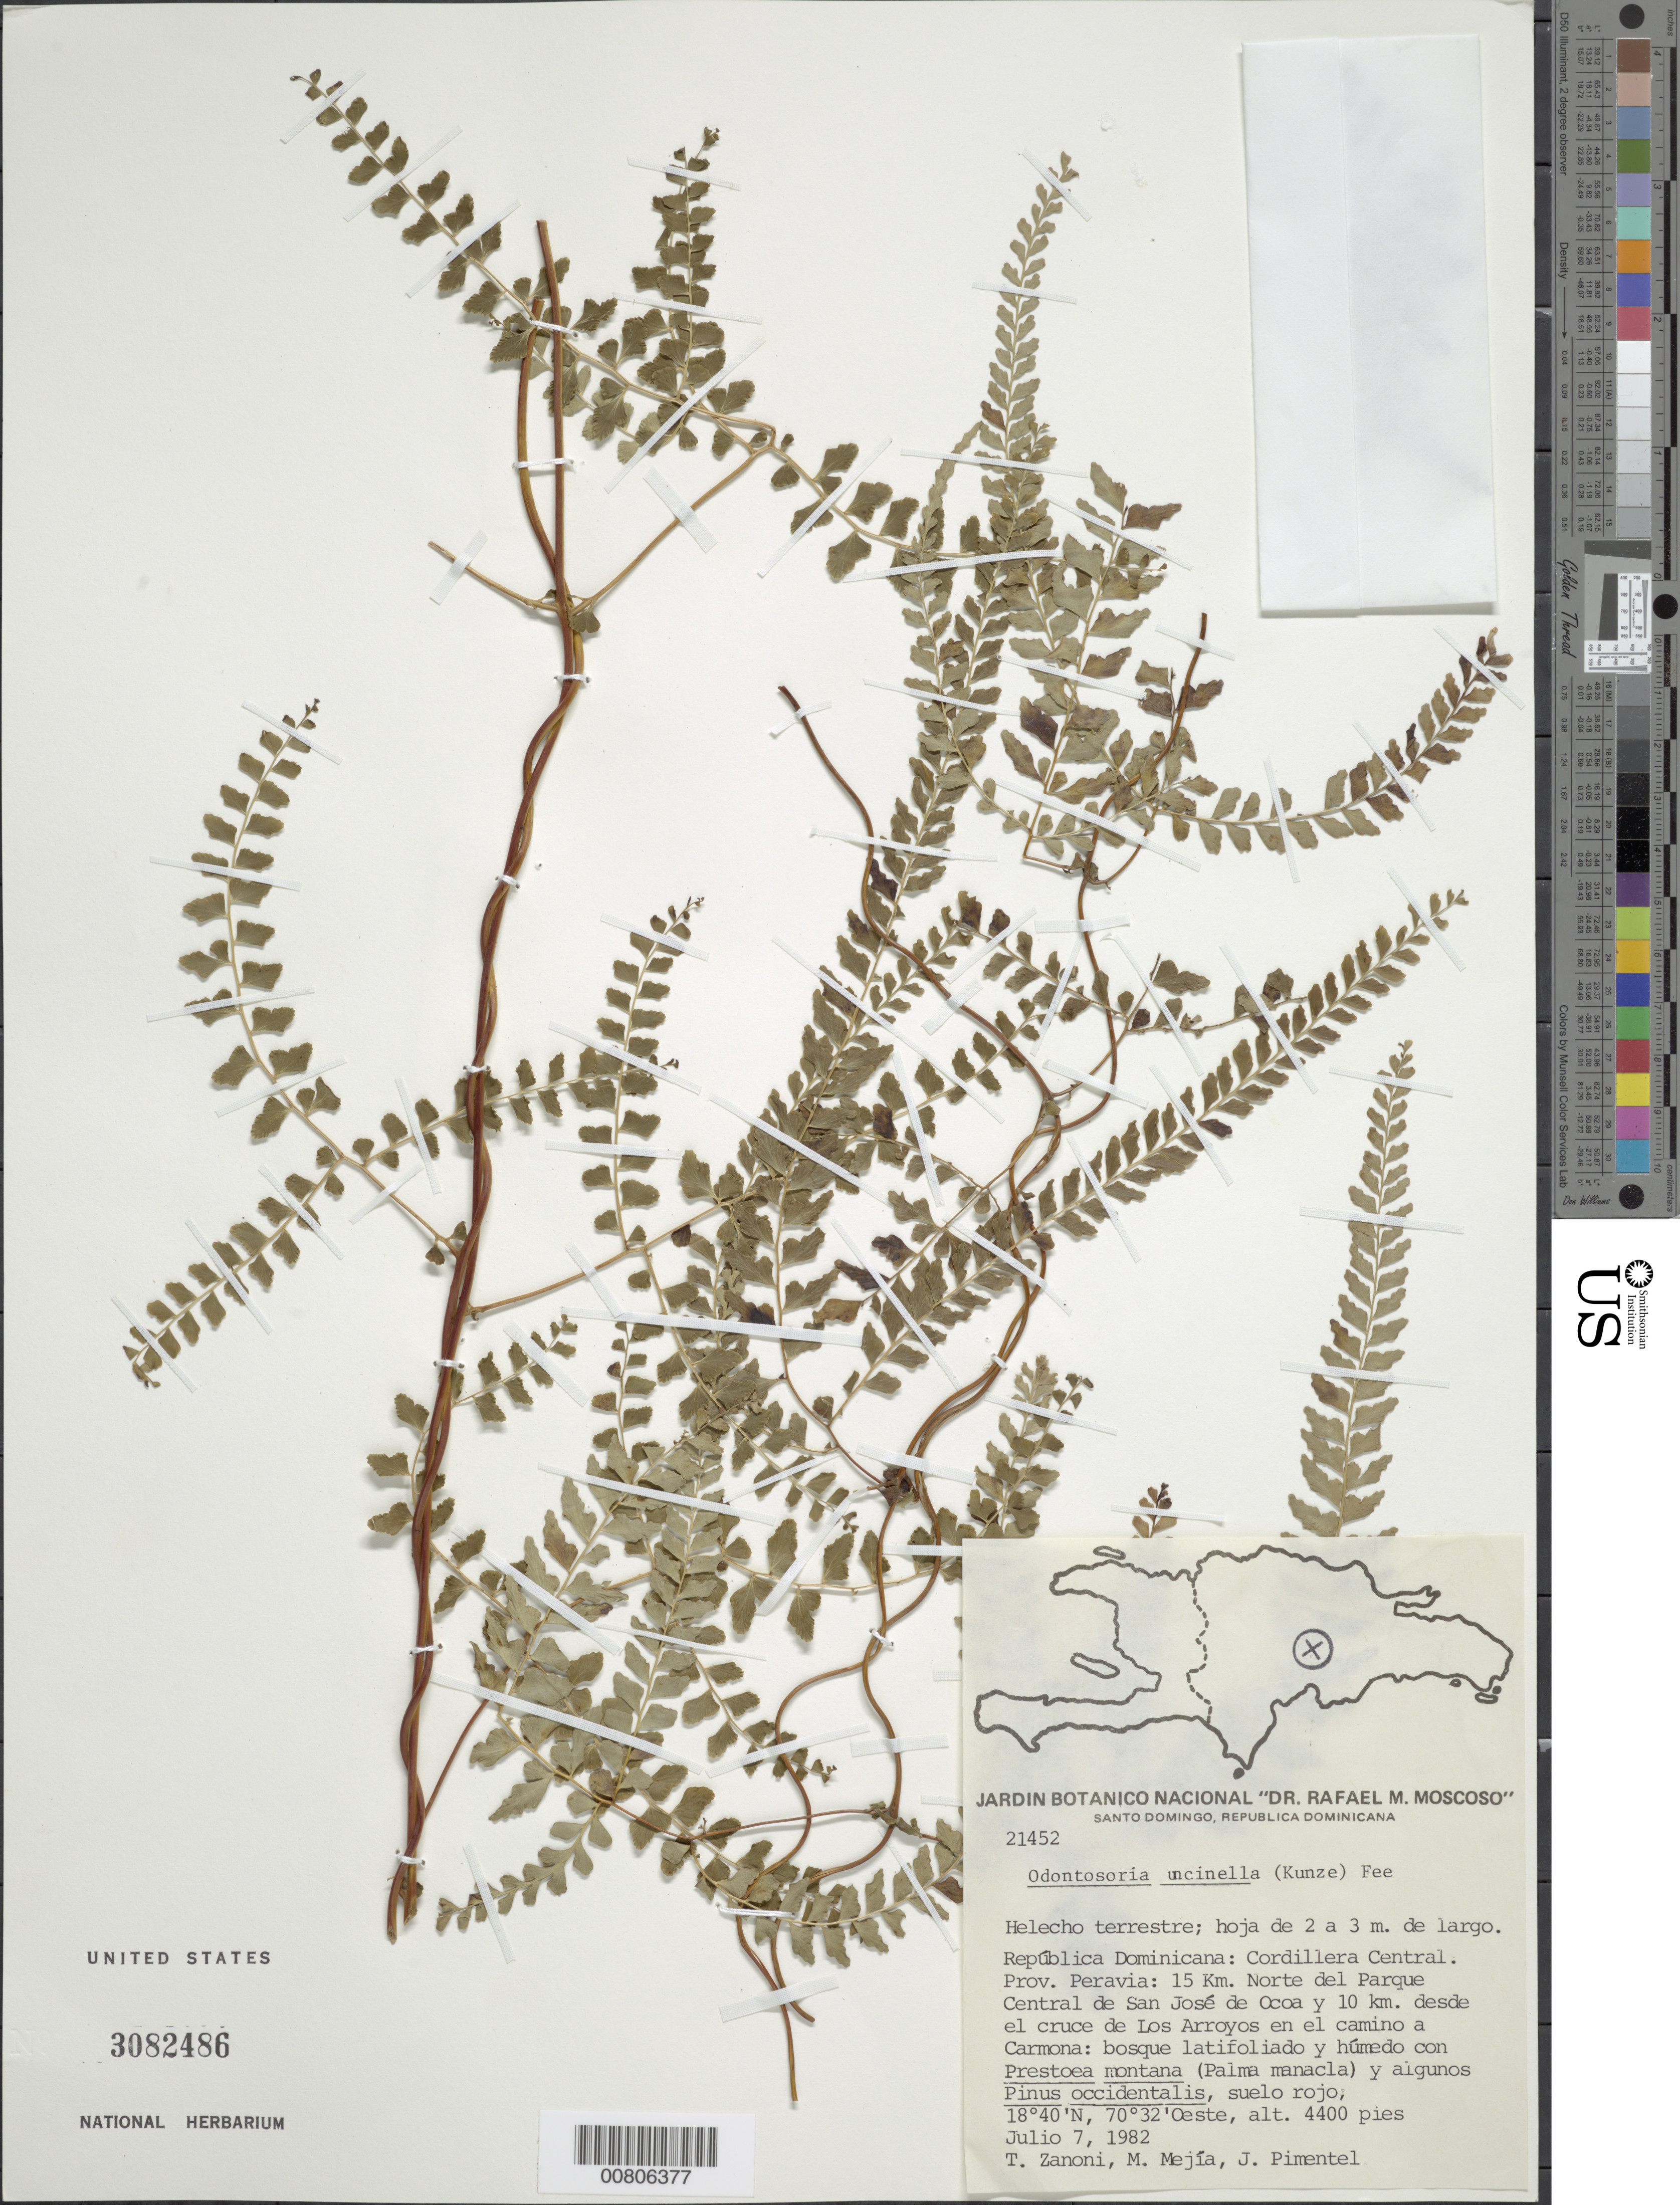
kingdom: Plantae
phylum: Tracheophyta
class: Polypodiopsida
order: Polypodiales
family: Lindsaeaceae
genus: Odontosoria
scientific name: Odontosoria scandens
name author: (Desv.) C. Chr.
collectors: T. A. Zanoni, M. Mejia & J. Pimentel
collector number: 21452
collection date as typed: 07 Jul 1982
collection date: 1982-07-07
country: Dominican Republic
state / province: Peravia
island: Hispaniola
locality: Cordillera Central, 15 km N del Parque Central de San José de Ocoa y 10 km desde el cruce de Los Arroyos en el camino Carmona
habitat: Bosque latifoliado y humedo con Prestoea montana (Palma manacla) y algunos Pinus occidentalis, suelo rojo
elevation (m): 1341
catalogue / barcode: US 3082486